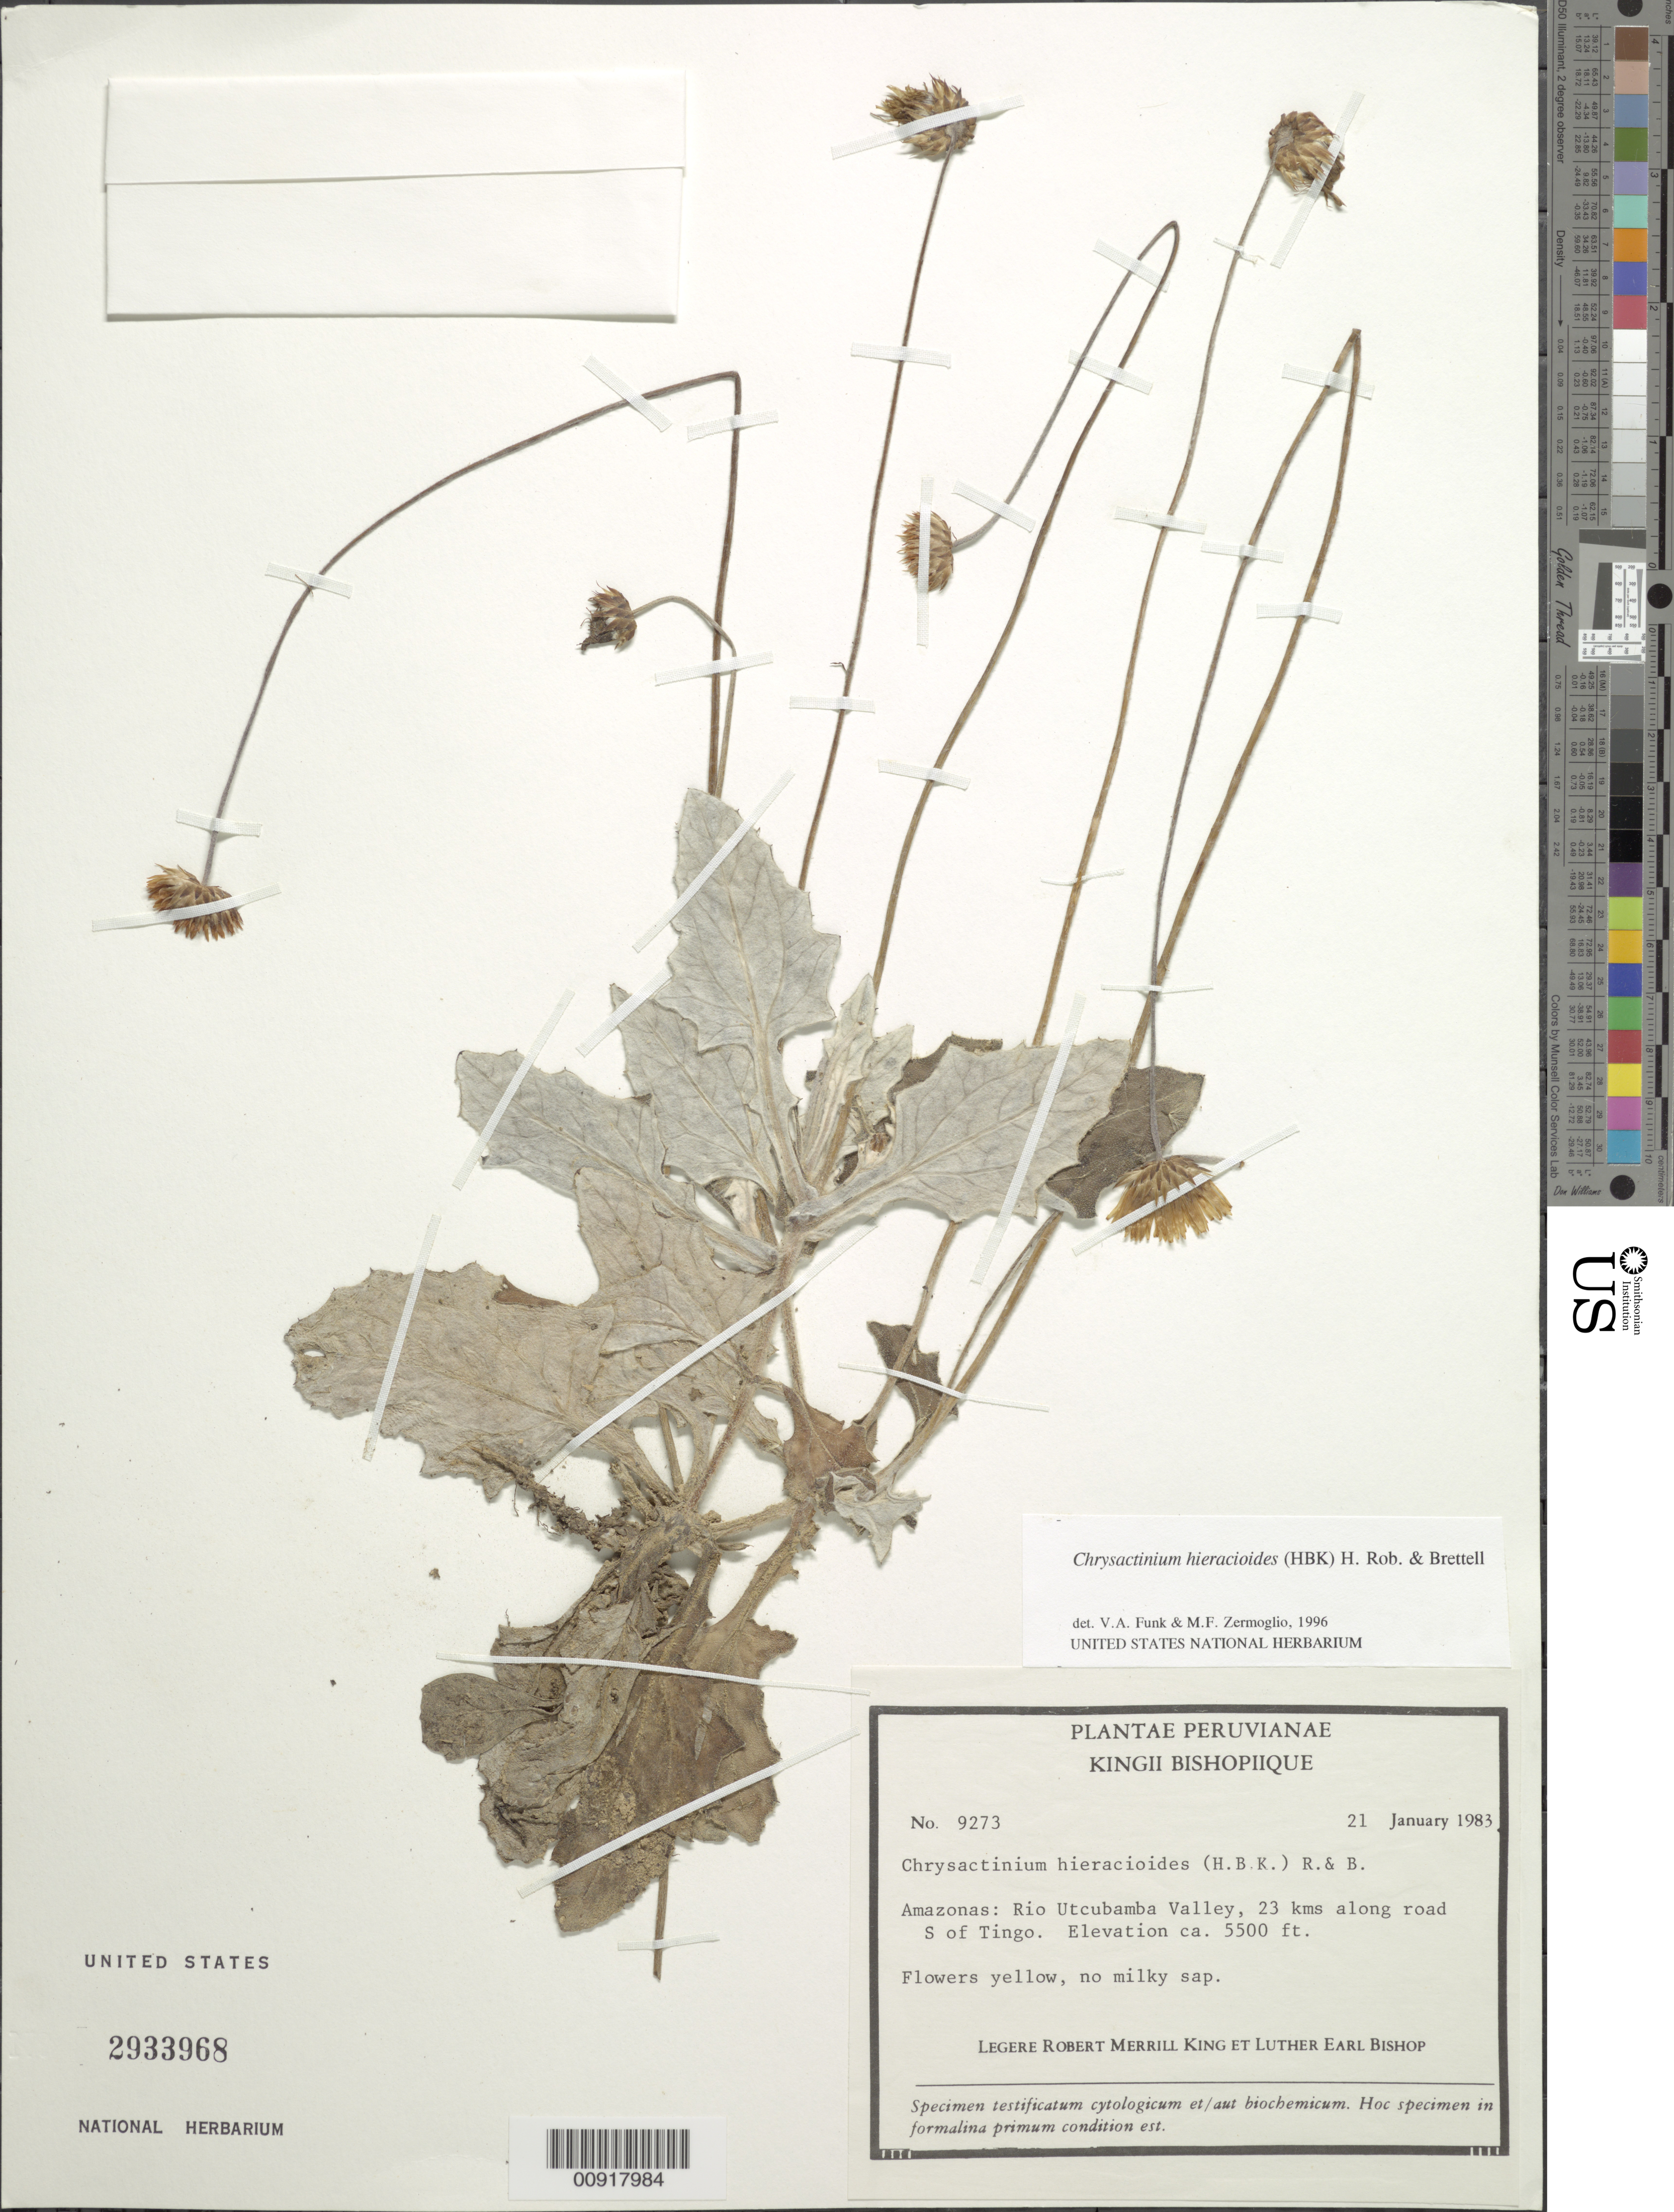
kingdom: Plantae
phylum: Tracheophyta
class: Magnoliopsida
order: Asterales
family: Asteraceae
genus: Chrysactinium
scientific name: Chrysactinium hieracioides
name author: (Kunth) H. Rob. & Brettell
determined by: Funk, V. A.; Zermoglio, M. F.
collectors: R. M. King & L. E. Bishop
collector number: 9273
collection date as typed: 21 January 1983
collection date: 1983-01-21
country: Peru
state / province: Amazonas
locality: Amazonas: Río Utcubamba valley, 23 km along road S of Tingo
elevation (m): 1500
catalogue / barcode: US 2933968